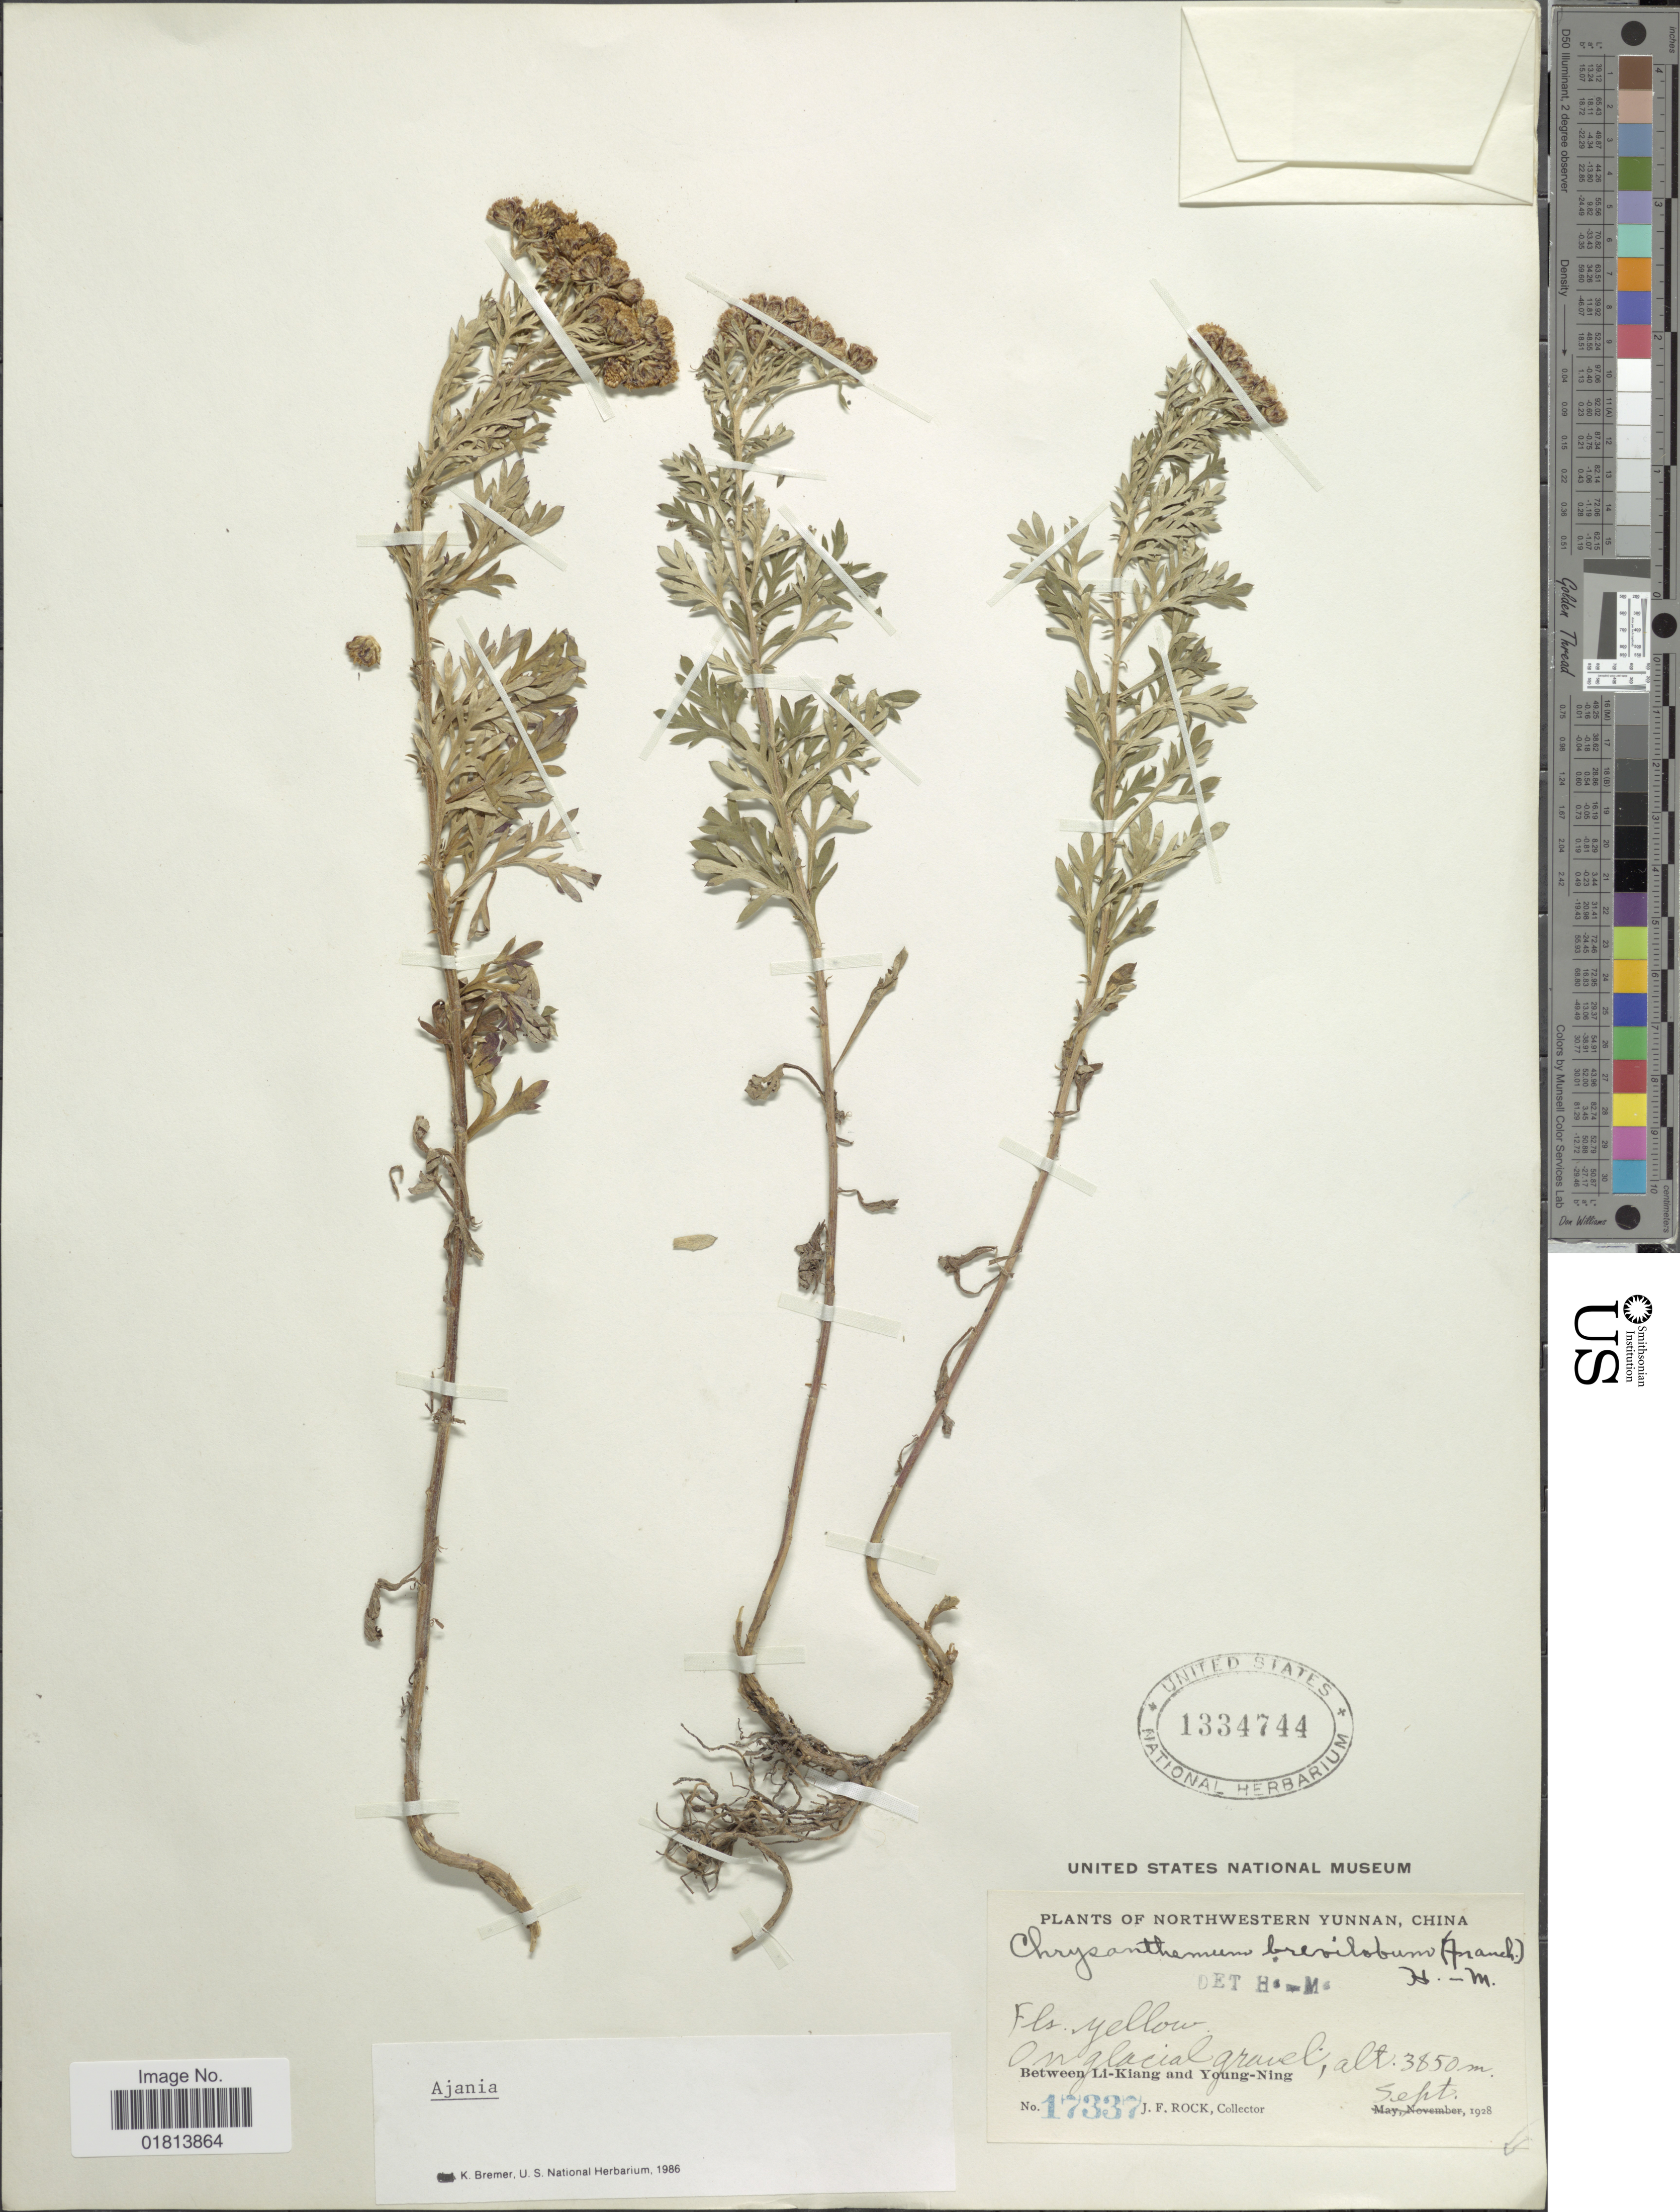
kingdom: Plantae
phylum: Tracheophyta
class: Magnoliopsida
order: Asterales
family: Asteraceae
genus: Ajania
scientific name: Ajania breviloba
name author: (Franch. ex Hand.-Mazz.) Y. Ling & C. Shih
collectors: J. Rock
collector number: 17337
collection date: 1928-09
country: China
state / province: Yunnan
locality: Northwestern Yunnan, China, Between Li-Kiang and Young-Ning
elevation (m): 3850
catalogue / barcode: US 1334744